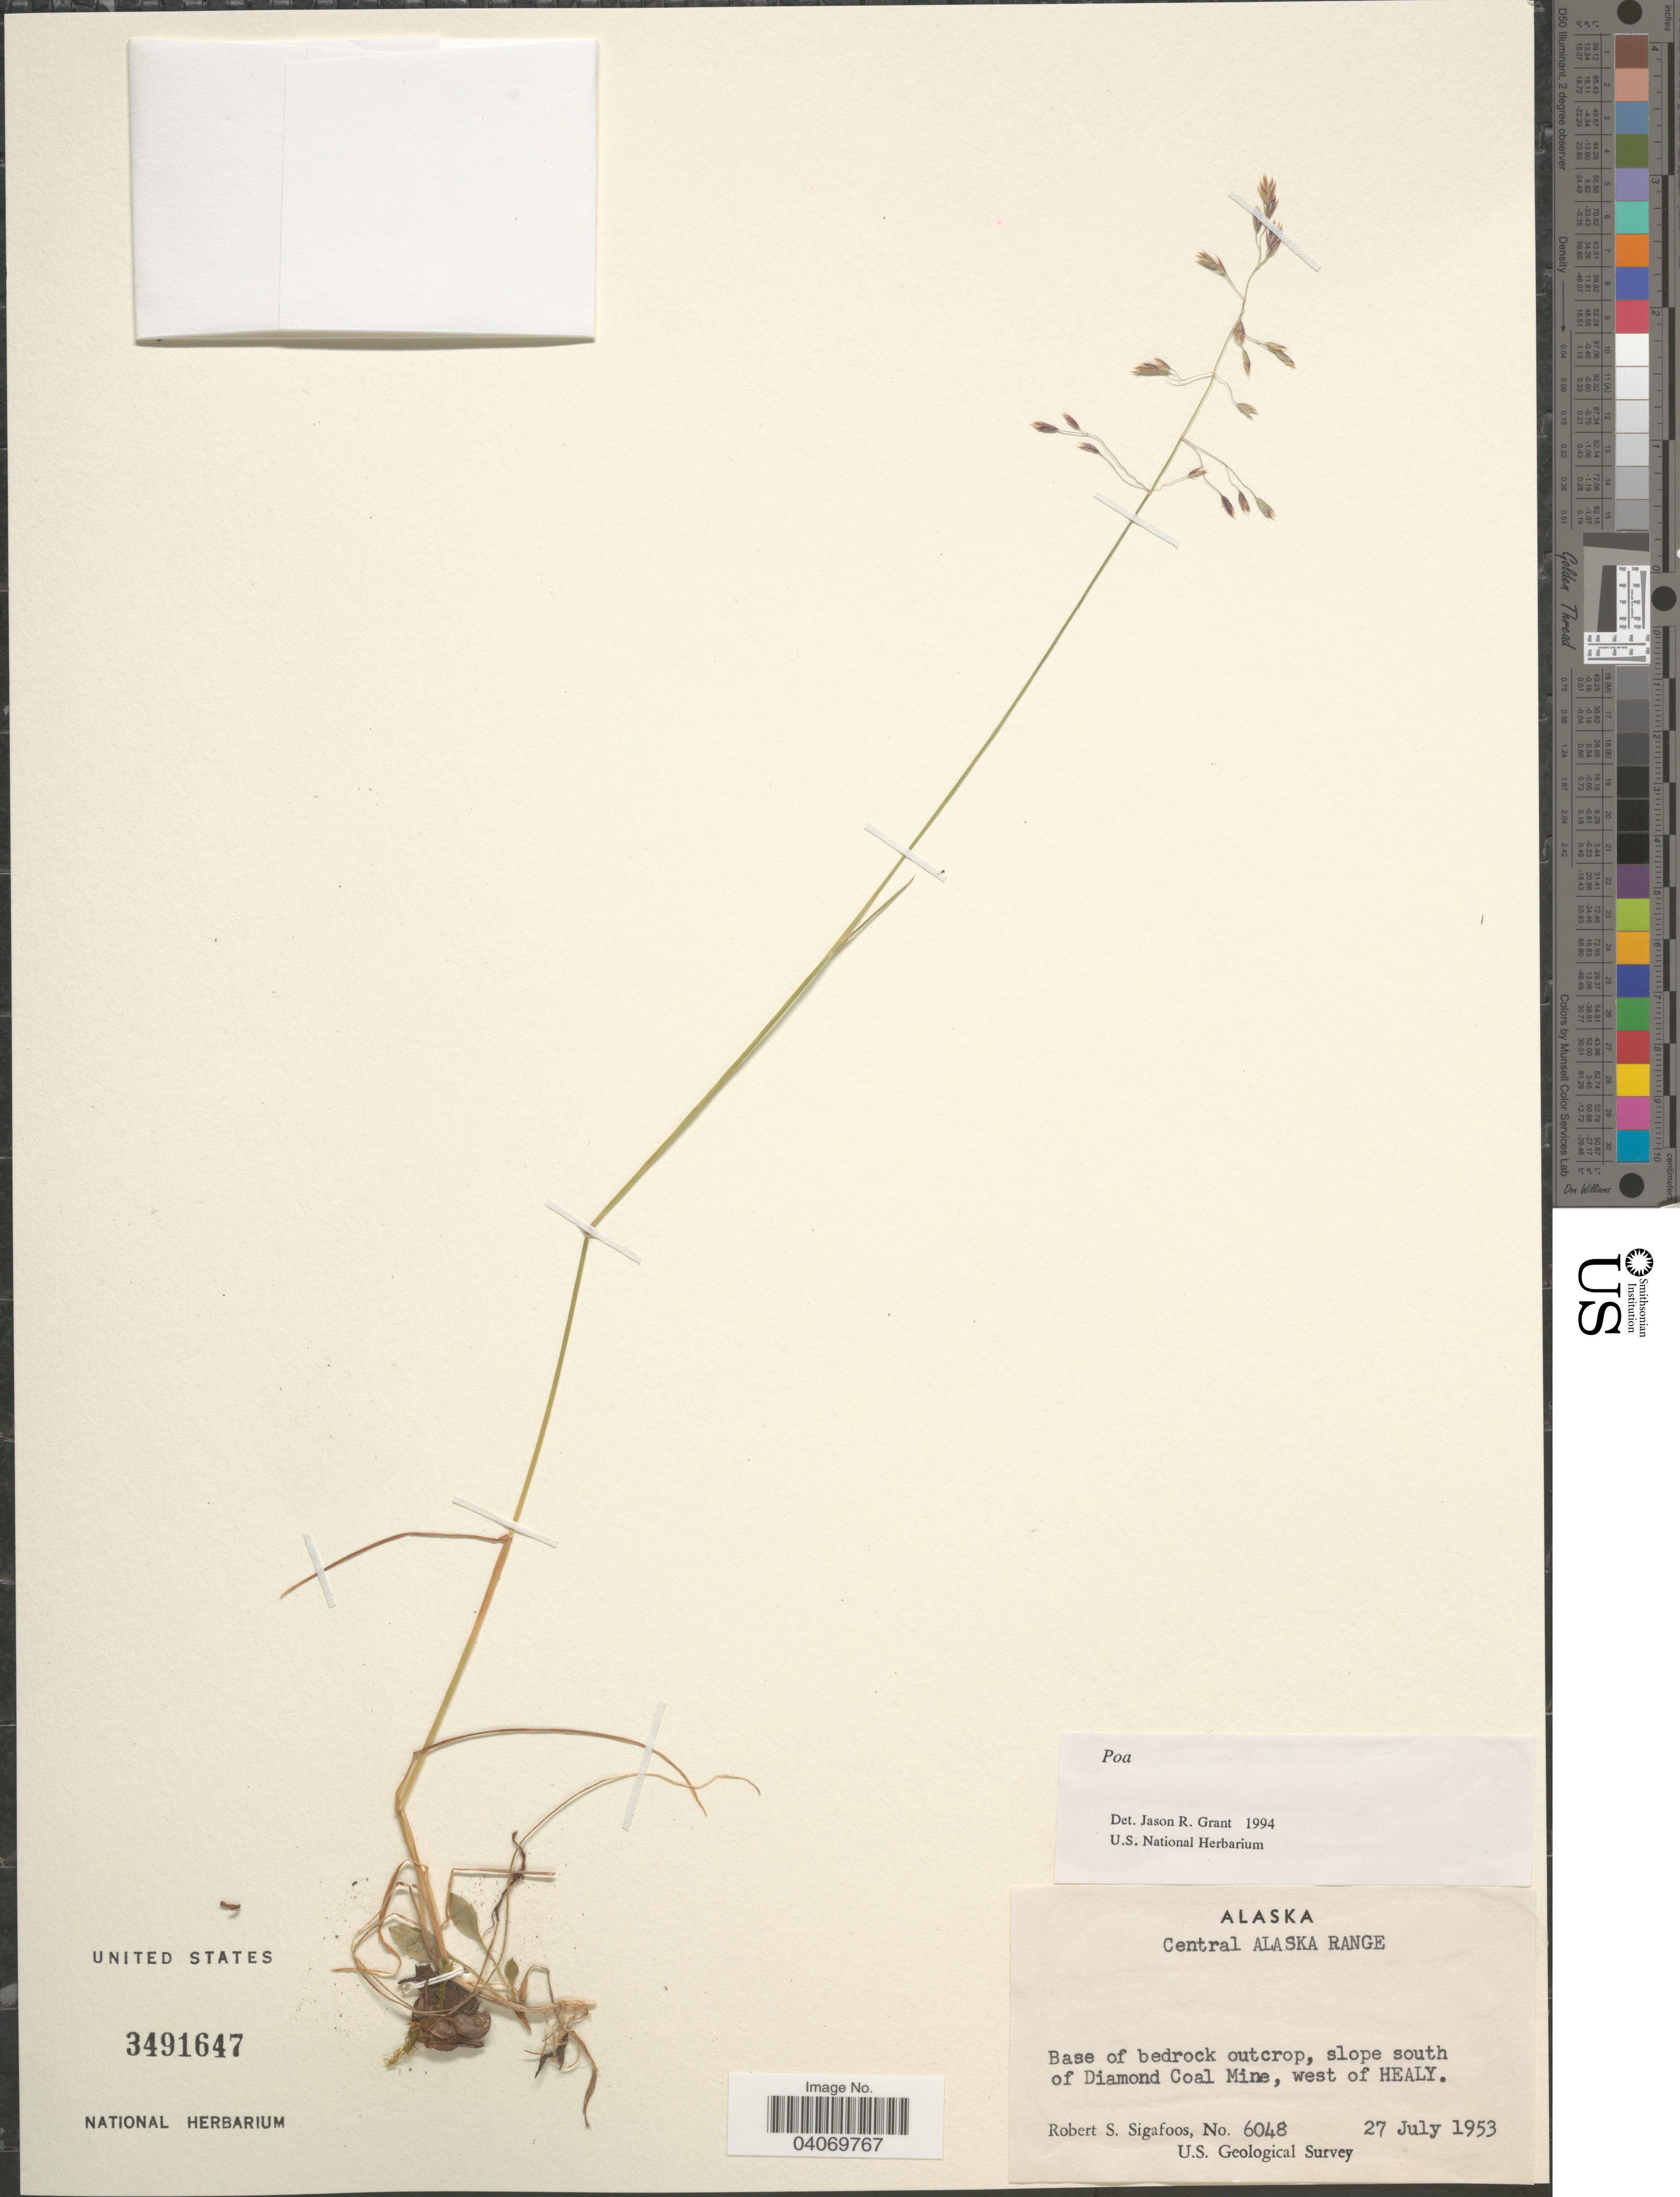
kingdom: Plantae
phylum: Tracheophyta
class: Liliopsida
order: Poales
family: Poaceae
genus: Poa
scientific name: Poa sp.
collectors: R. Sigafoos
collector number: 6048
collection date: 1953-07-27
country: United States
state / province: Alaska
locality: Central Alaska Range. Base of bedrock outcrop, slope south of Diamond Coal Mine, west of Healy. U.S. Geological Survey.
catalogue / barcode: US 3491647